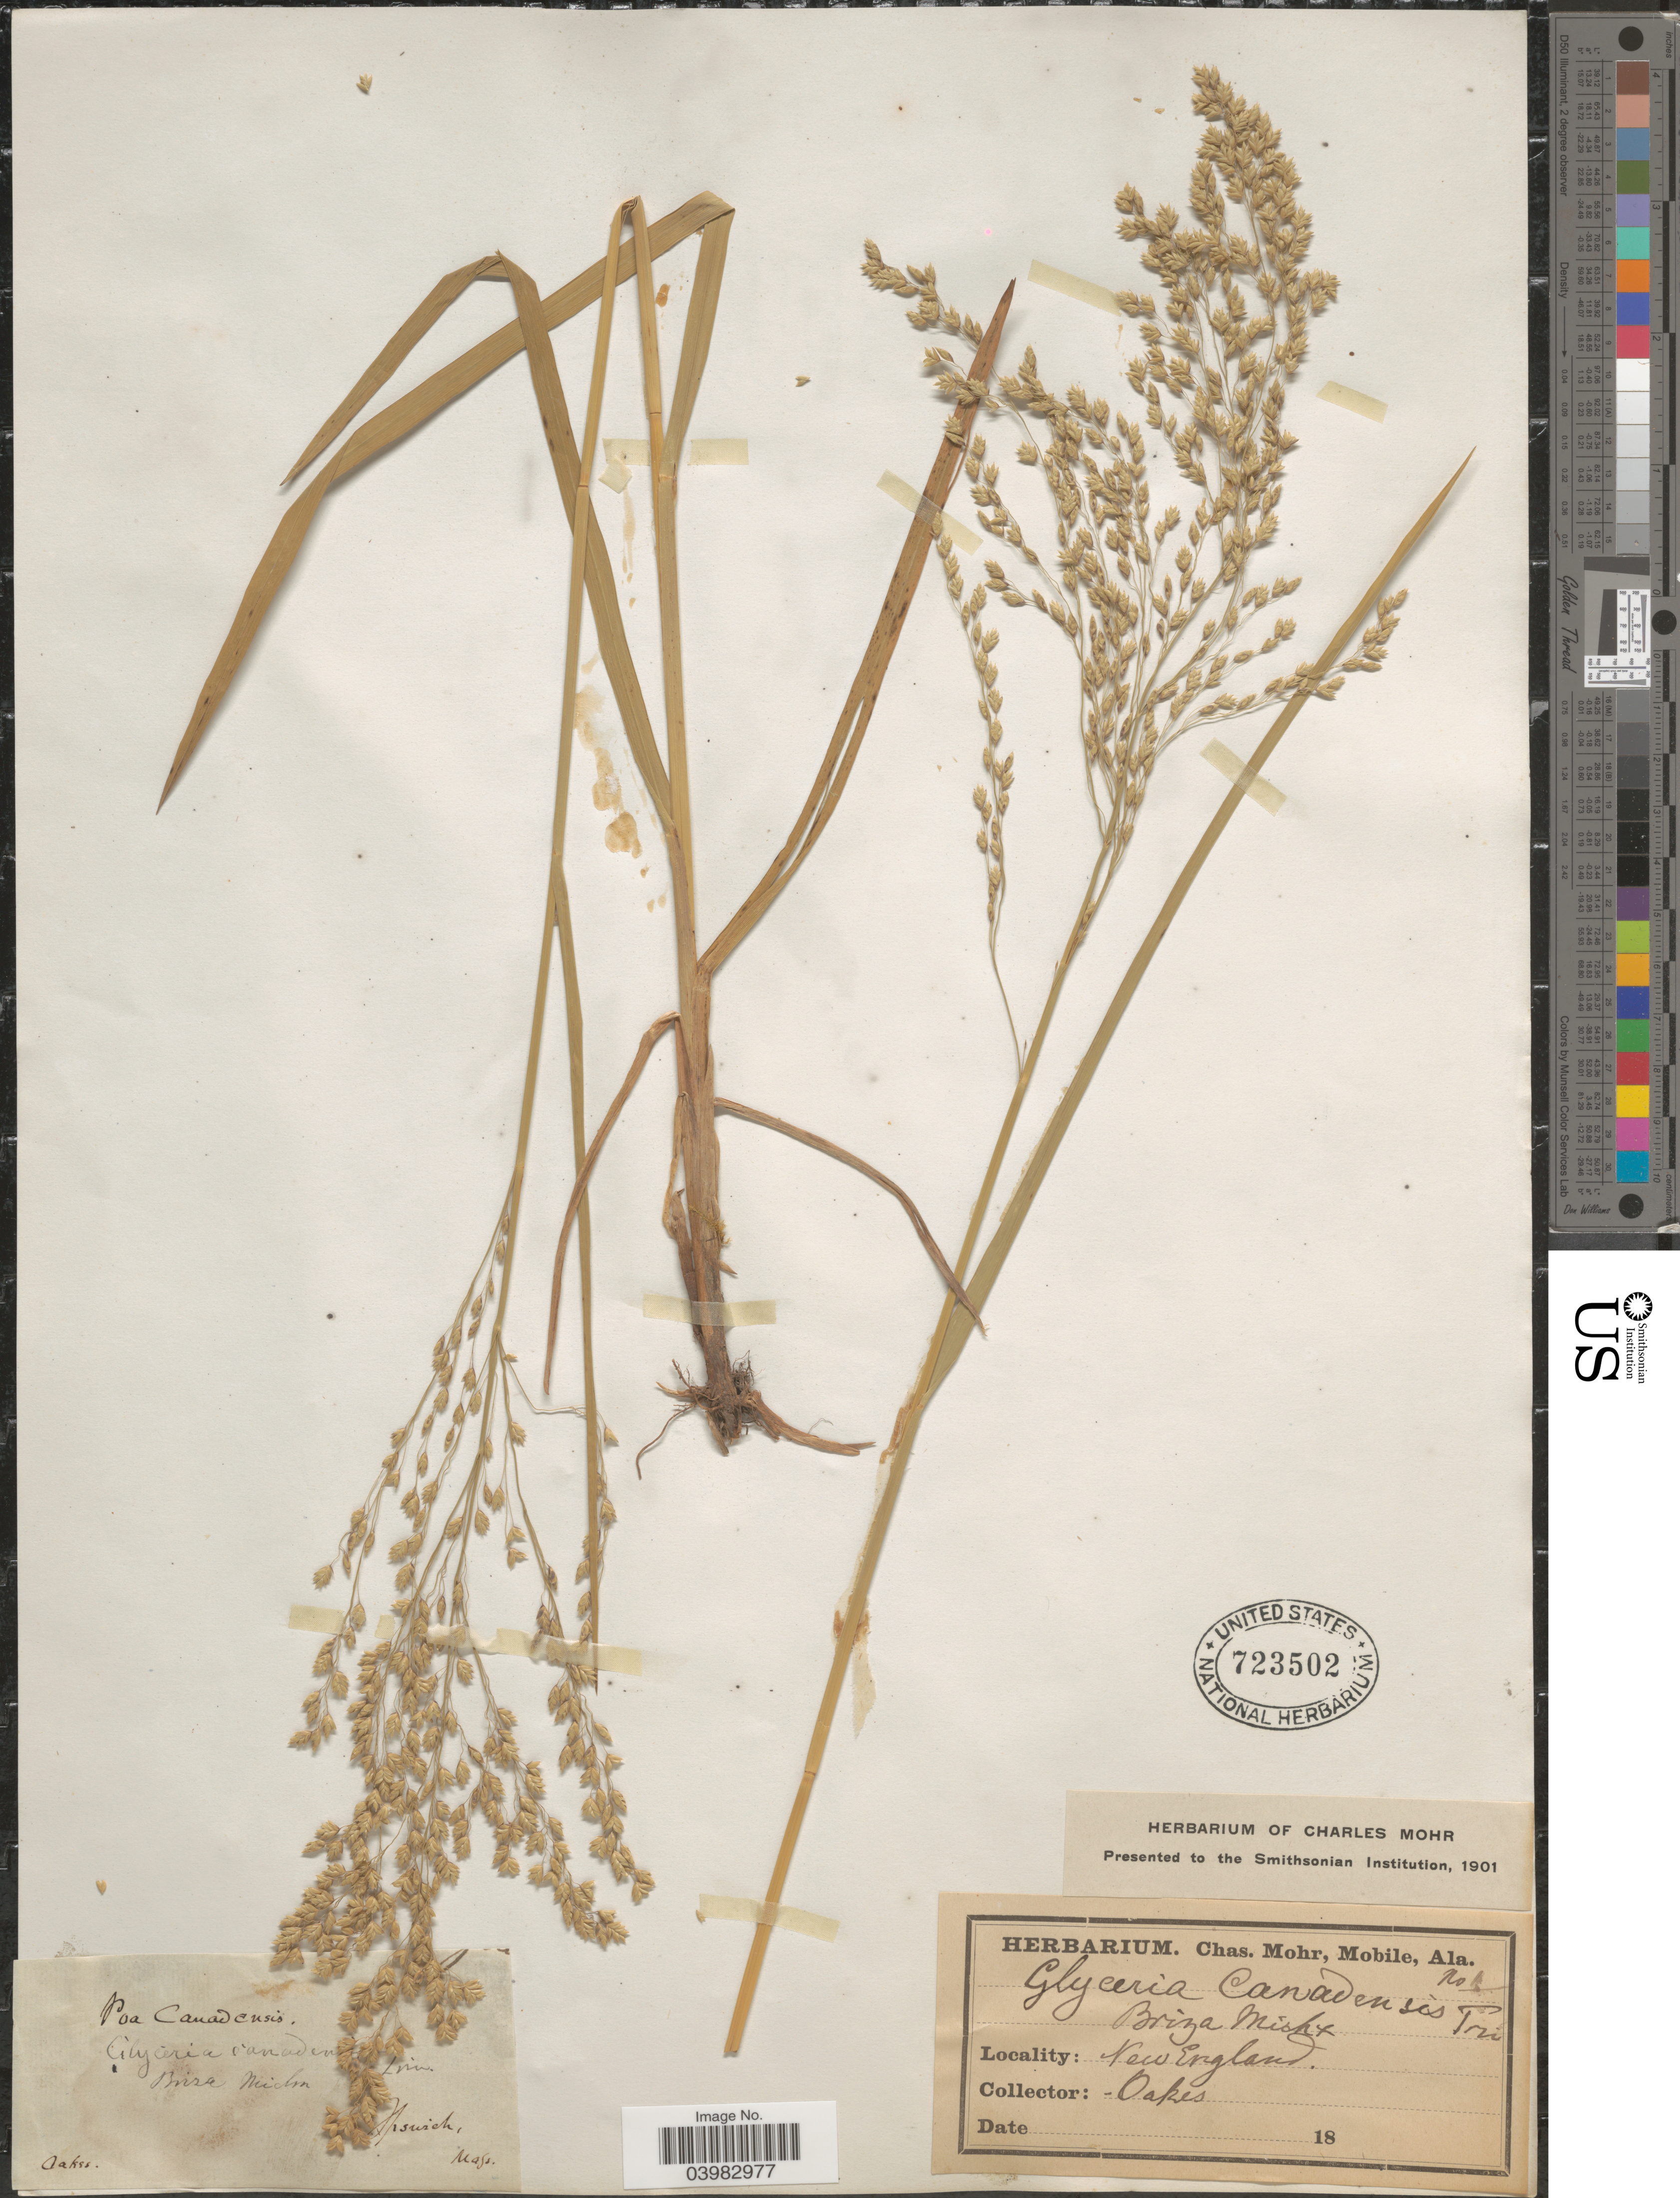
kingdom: Plantae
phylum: Tracheophyta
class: Liliopsida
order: Poales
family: Poaceae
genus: Glyceria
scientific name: Glyceria canadensis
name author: (Michx.) Trin.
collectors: ex herb. Oakes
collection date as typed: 18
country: United States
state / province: Massachusetts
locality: [illegible text]swich. New England.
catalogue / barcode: US 723502